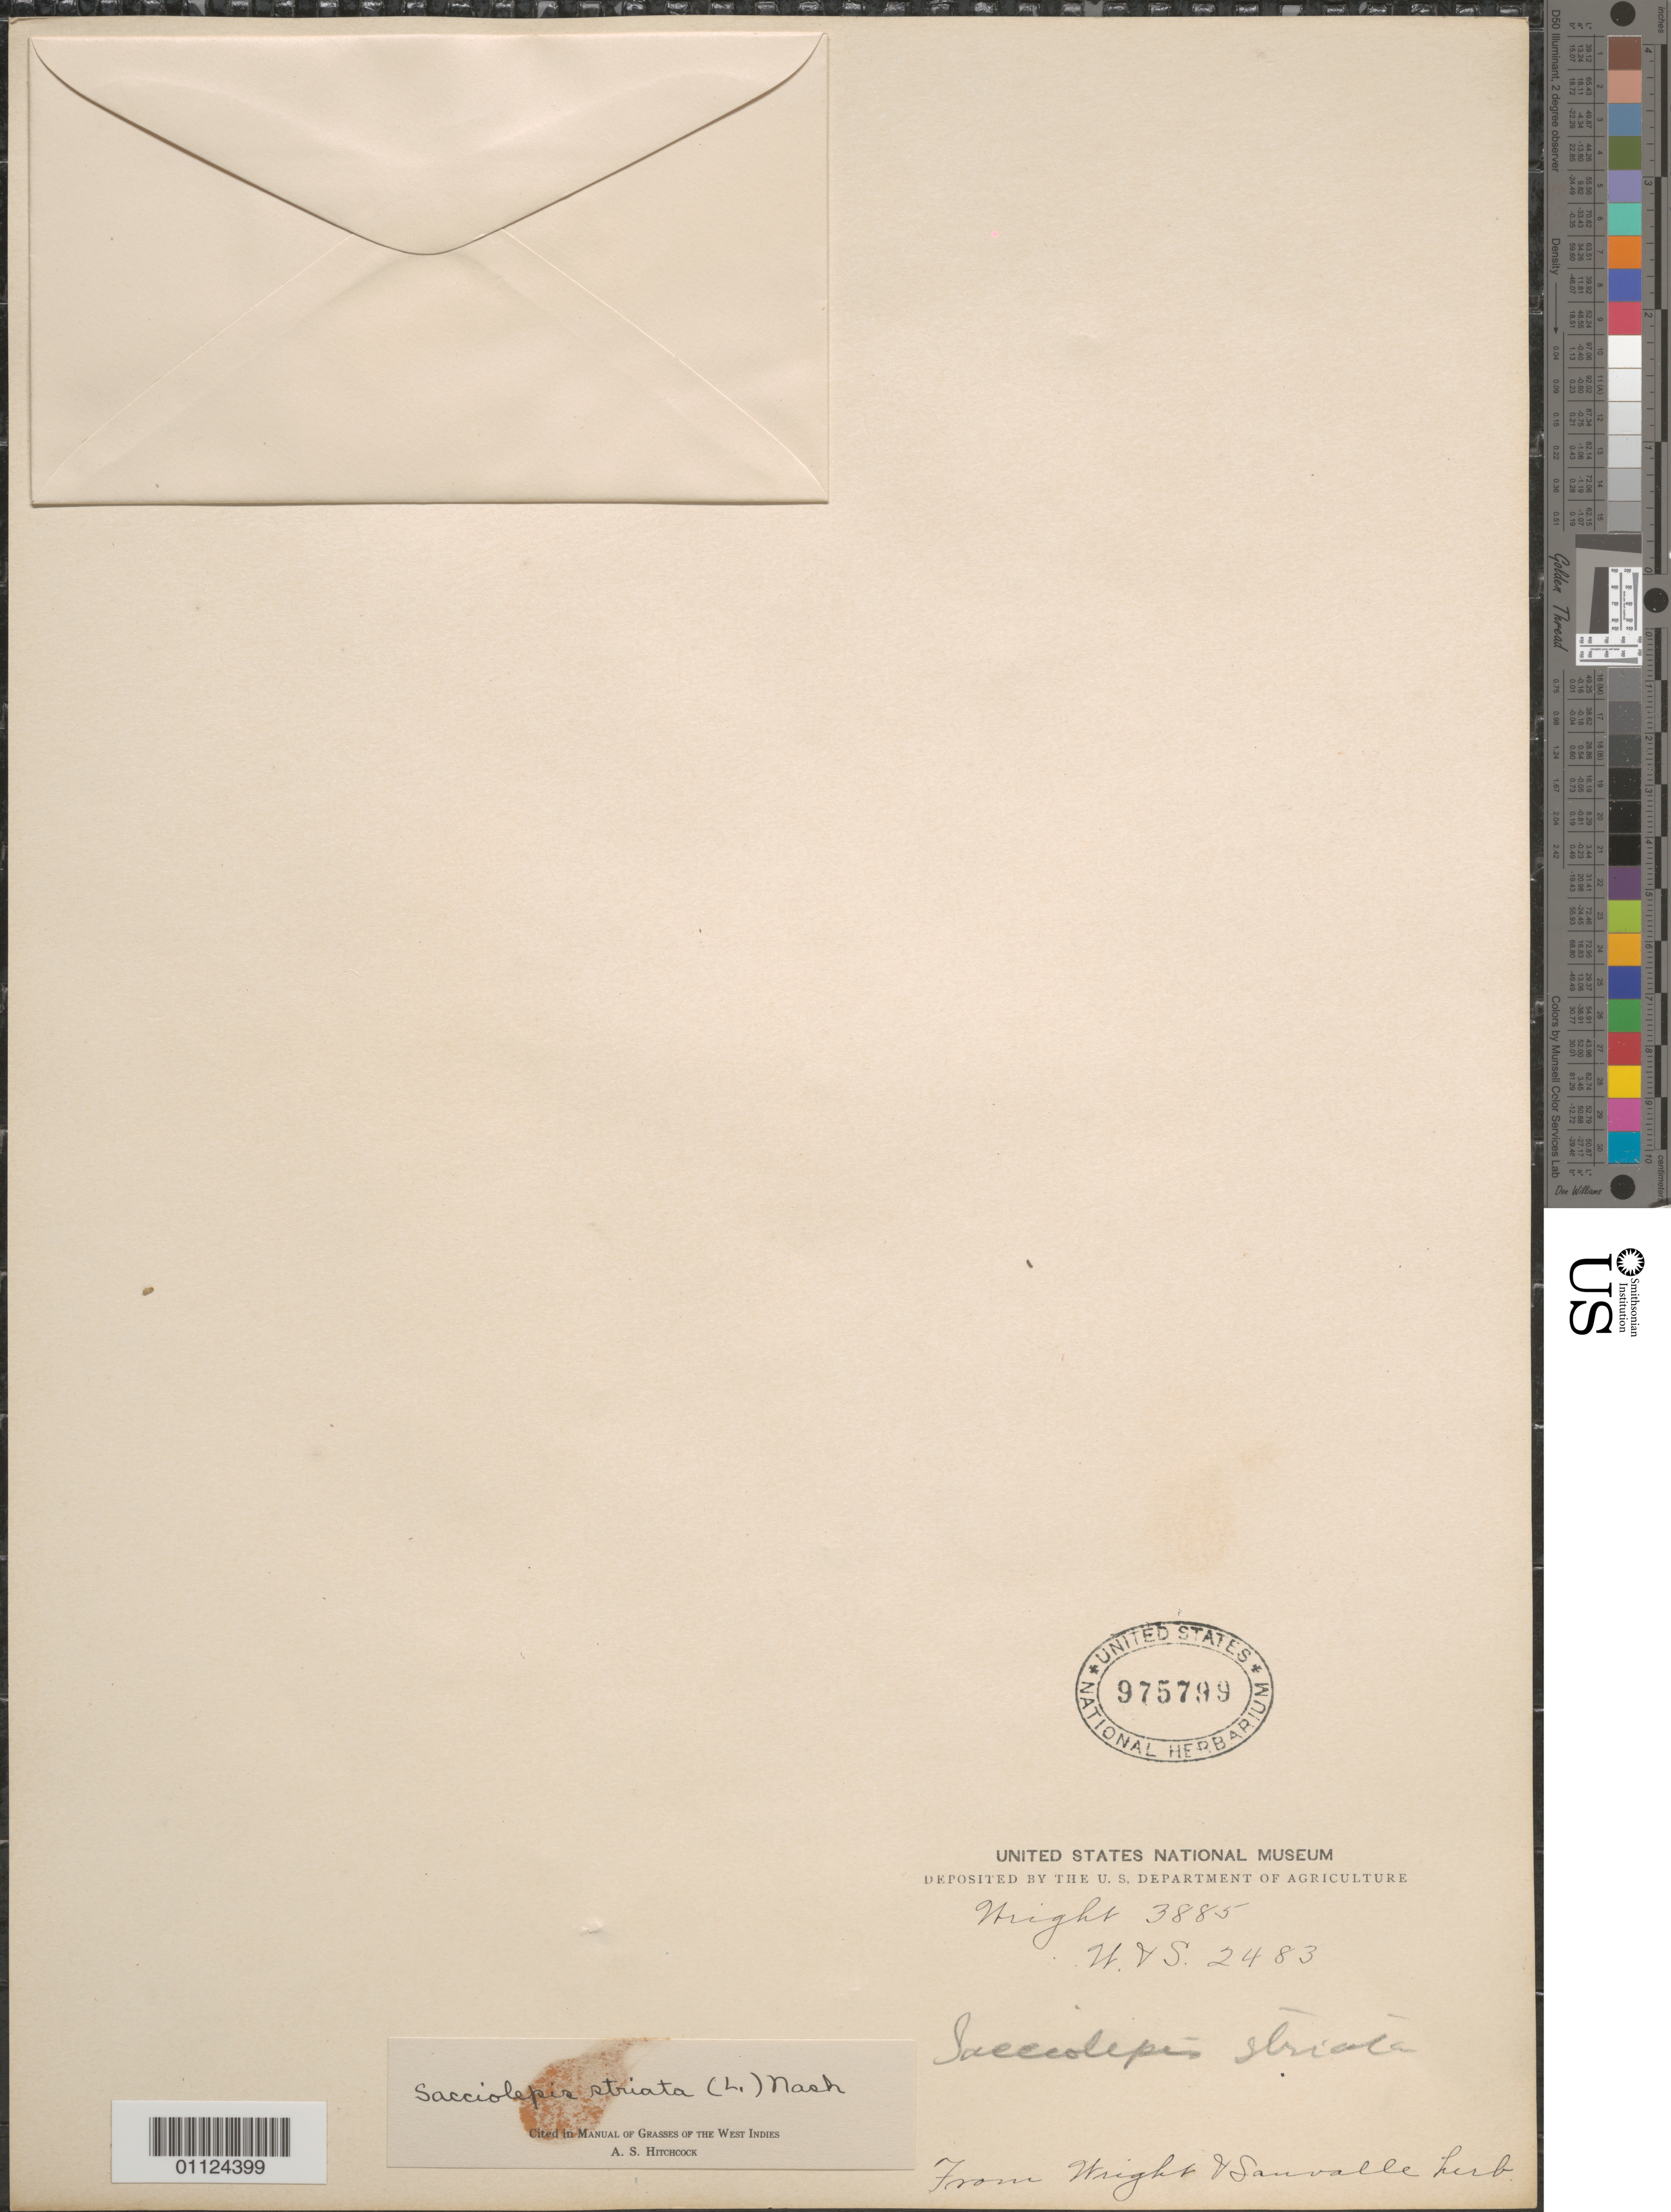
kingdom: Plantae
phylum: Tracheophyta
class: Liliopsida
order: Poales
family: Poaceae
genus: Sacciolepis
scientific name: Sacciolepis striata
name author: (L.) Nash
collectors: C. Wright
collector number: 3885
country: Cuba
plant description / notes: Fragment.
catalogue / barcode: US 975799